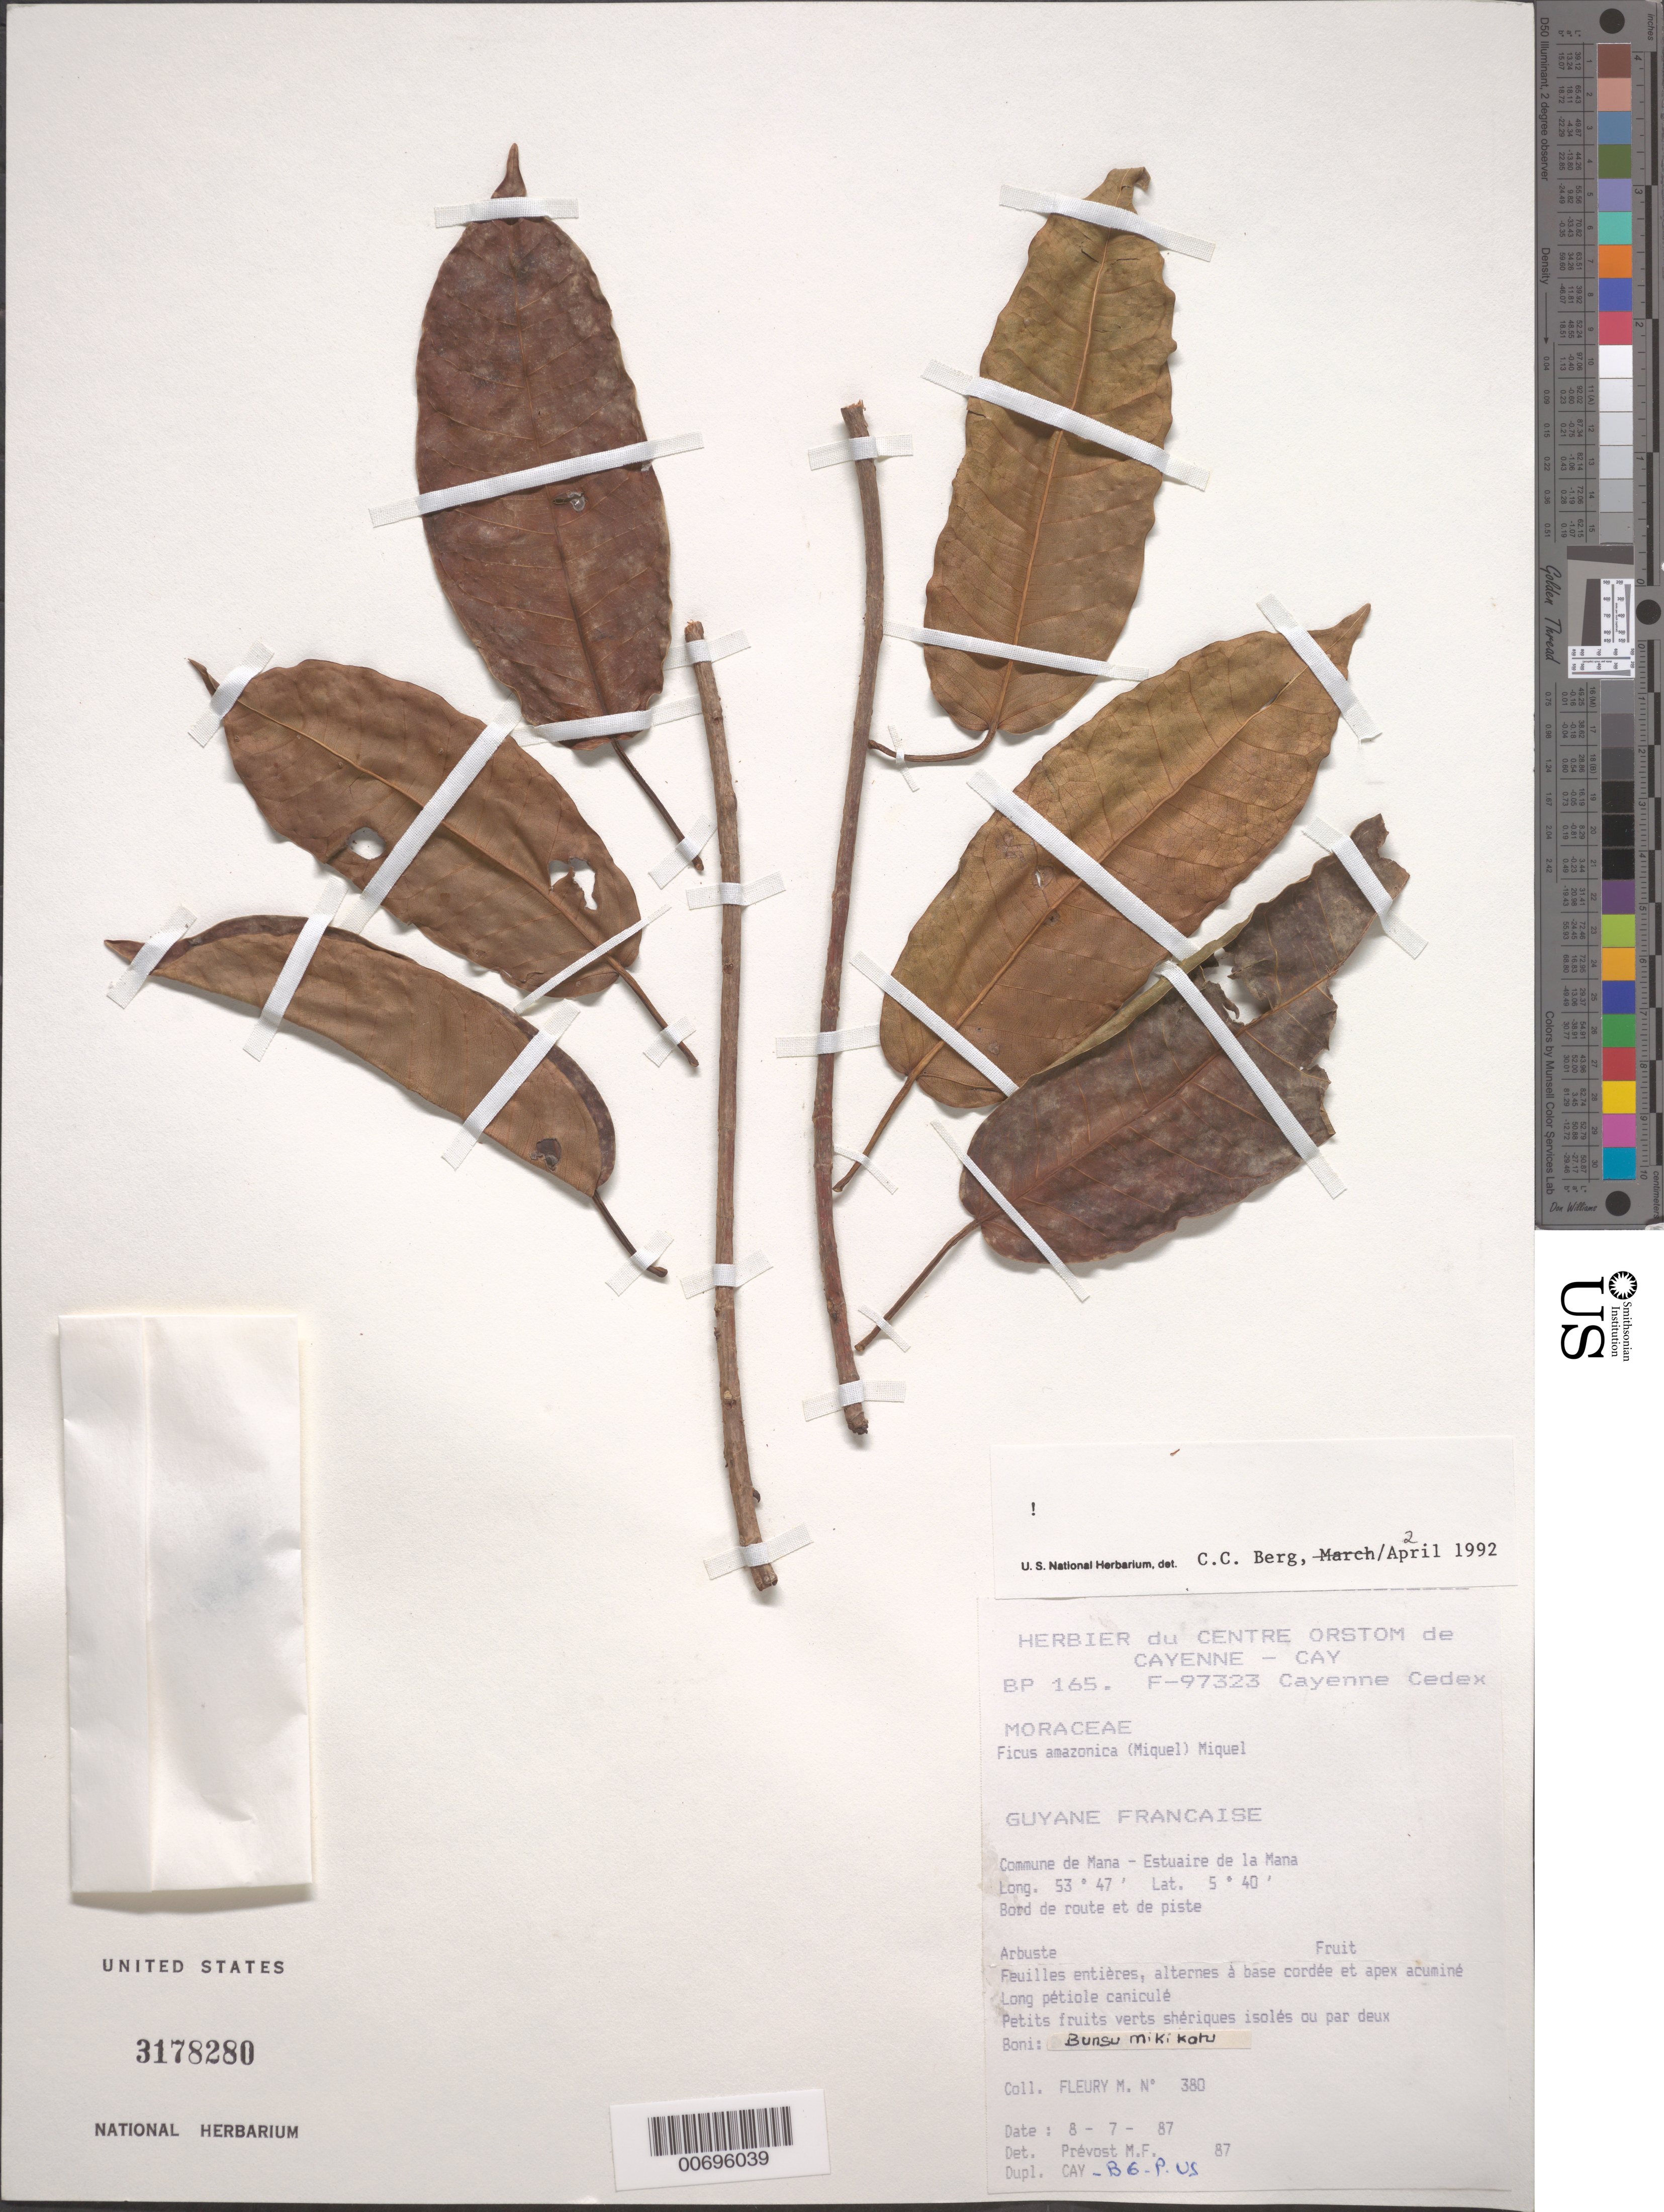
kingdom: Plantae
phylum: Tracheophyta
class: Magnoliopsida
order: Rosales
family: Moraceae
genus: Ficus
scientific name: Ficus amazonica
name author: (Miq.) Miq.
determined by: Prévost, M.-F.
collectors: M. Fleury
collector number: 380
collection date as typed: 8-Jul-87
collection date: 1987-07-08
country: French Guiana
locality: Commune de Mana, Estuaire de la Mana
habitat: Along road and path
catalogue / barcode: US 3178280